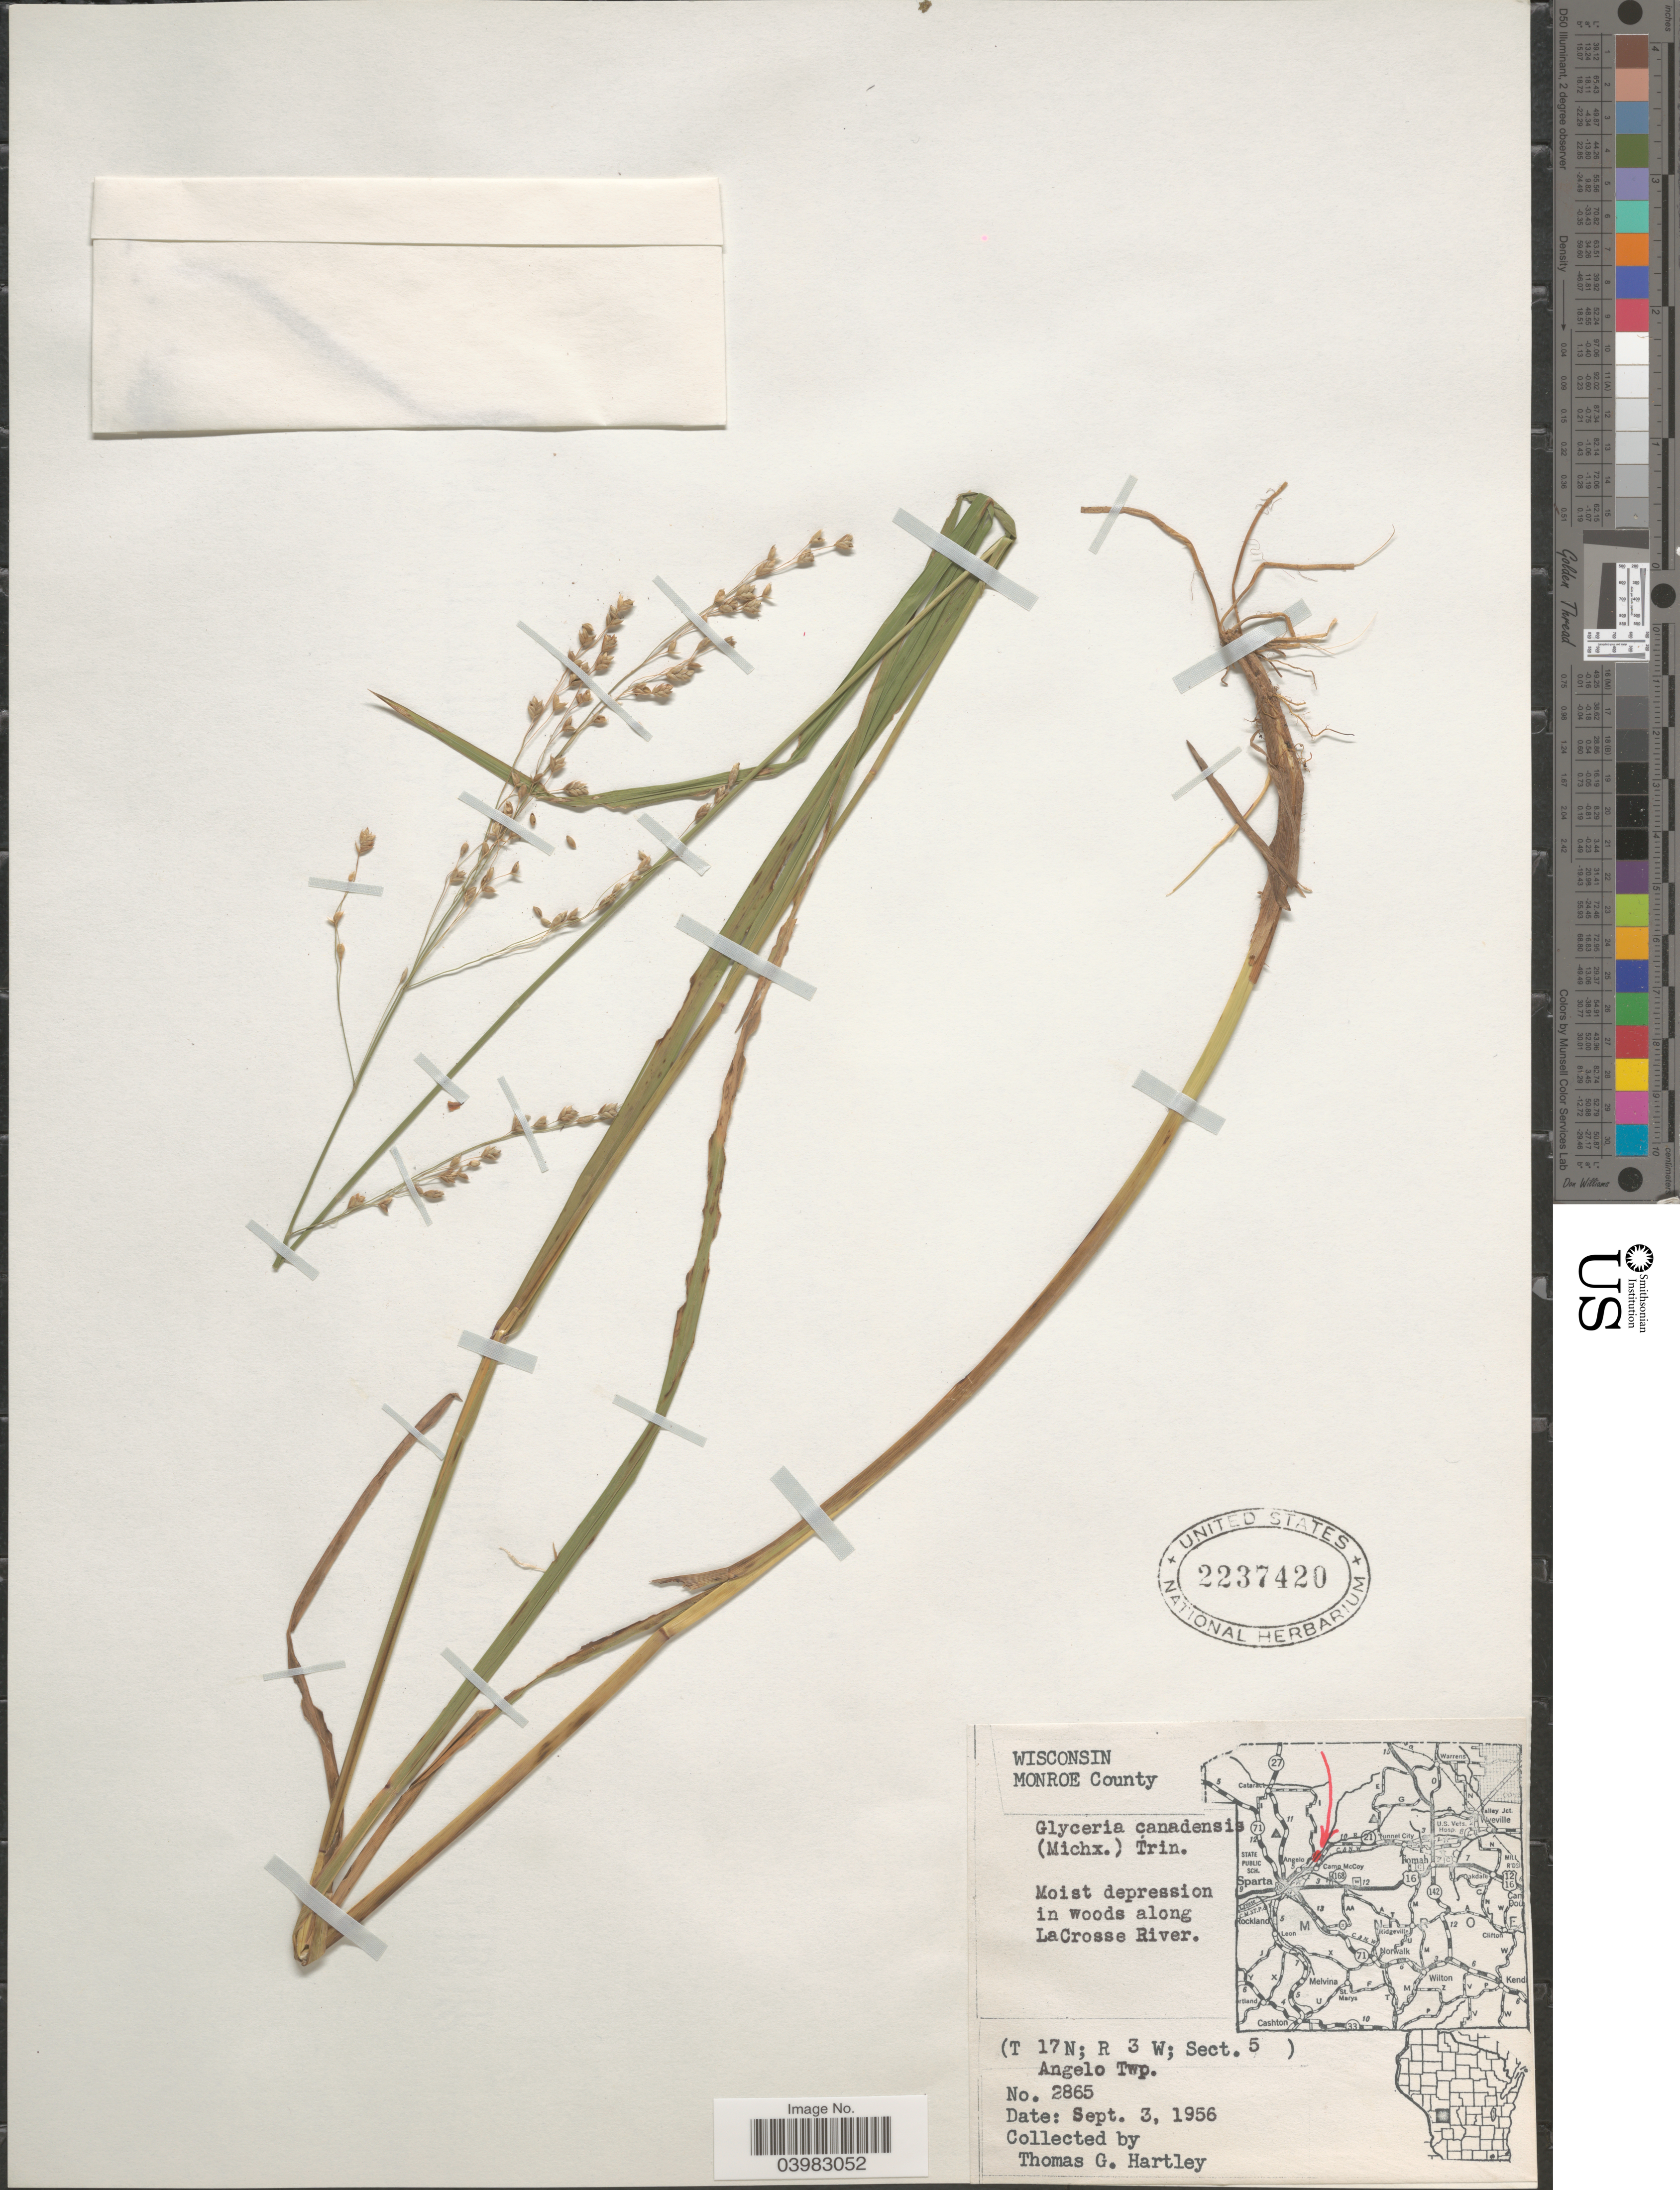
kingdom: Plantae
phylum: Tracheophyta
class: Liliopsida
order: Poales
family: Poaceae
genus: Glyceria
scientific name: Glyceria canadensis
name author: (Michx.) Trin.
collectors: T. G. Hartley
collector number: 2865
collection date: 1956-09-03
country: United States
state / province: Wisconsin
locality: Monroe County. In woods along LaCrosse River. (T 17N; R 3 W; Sect. 5) Angelo Twp.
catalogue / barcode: US 2237420